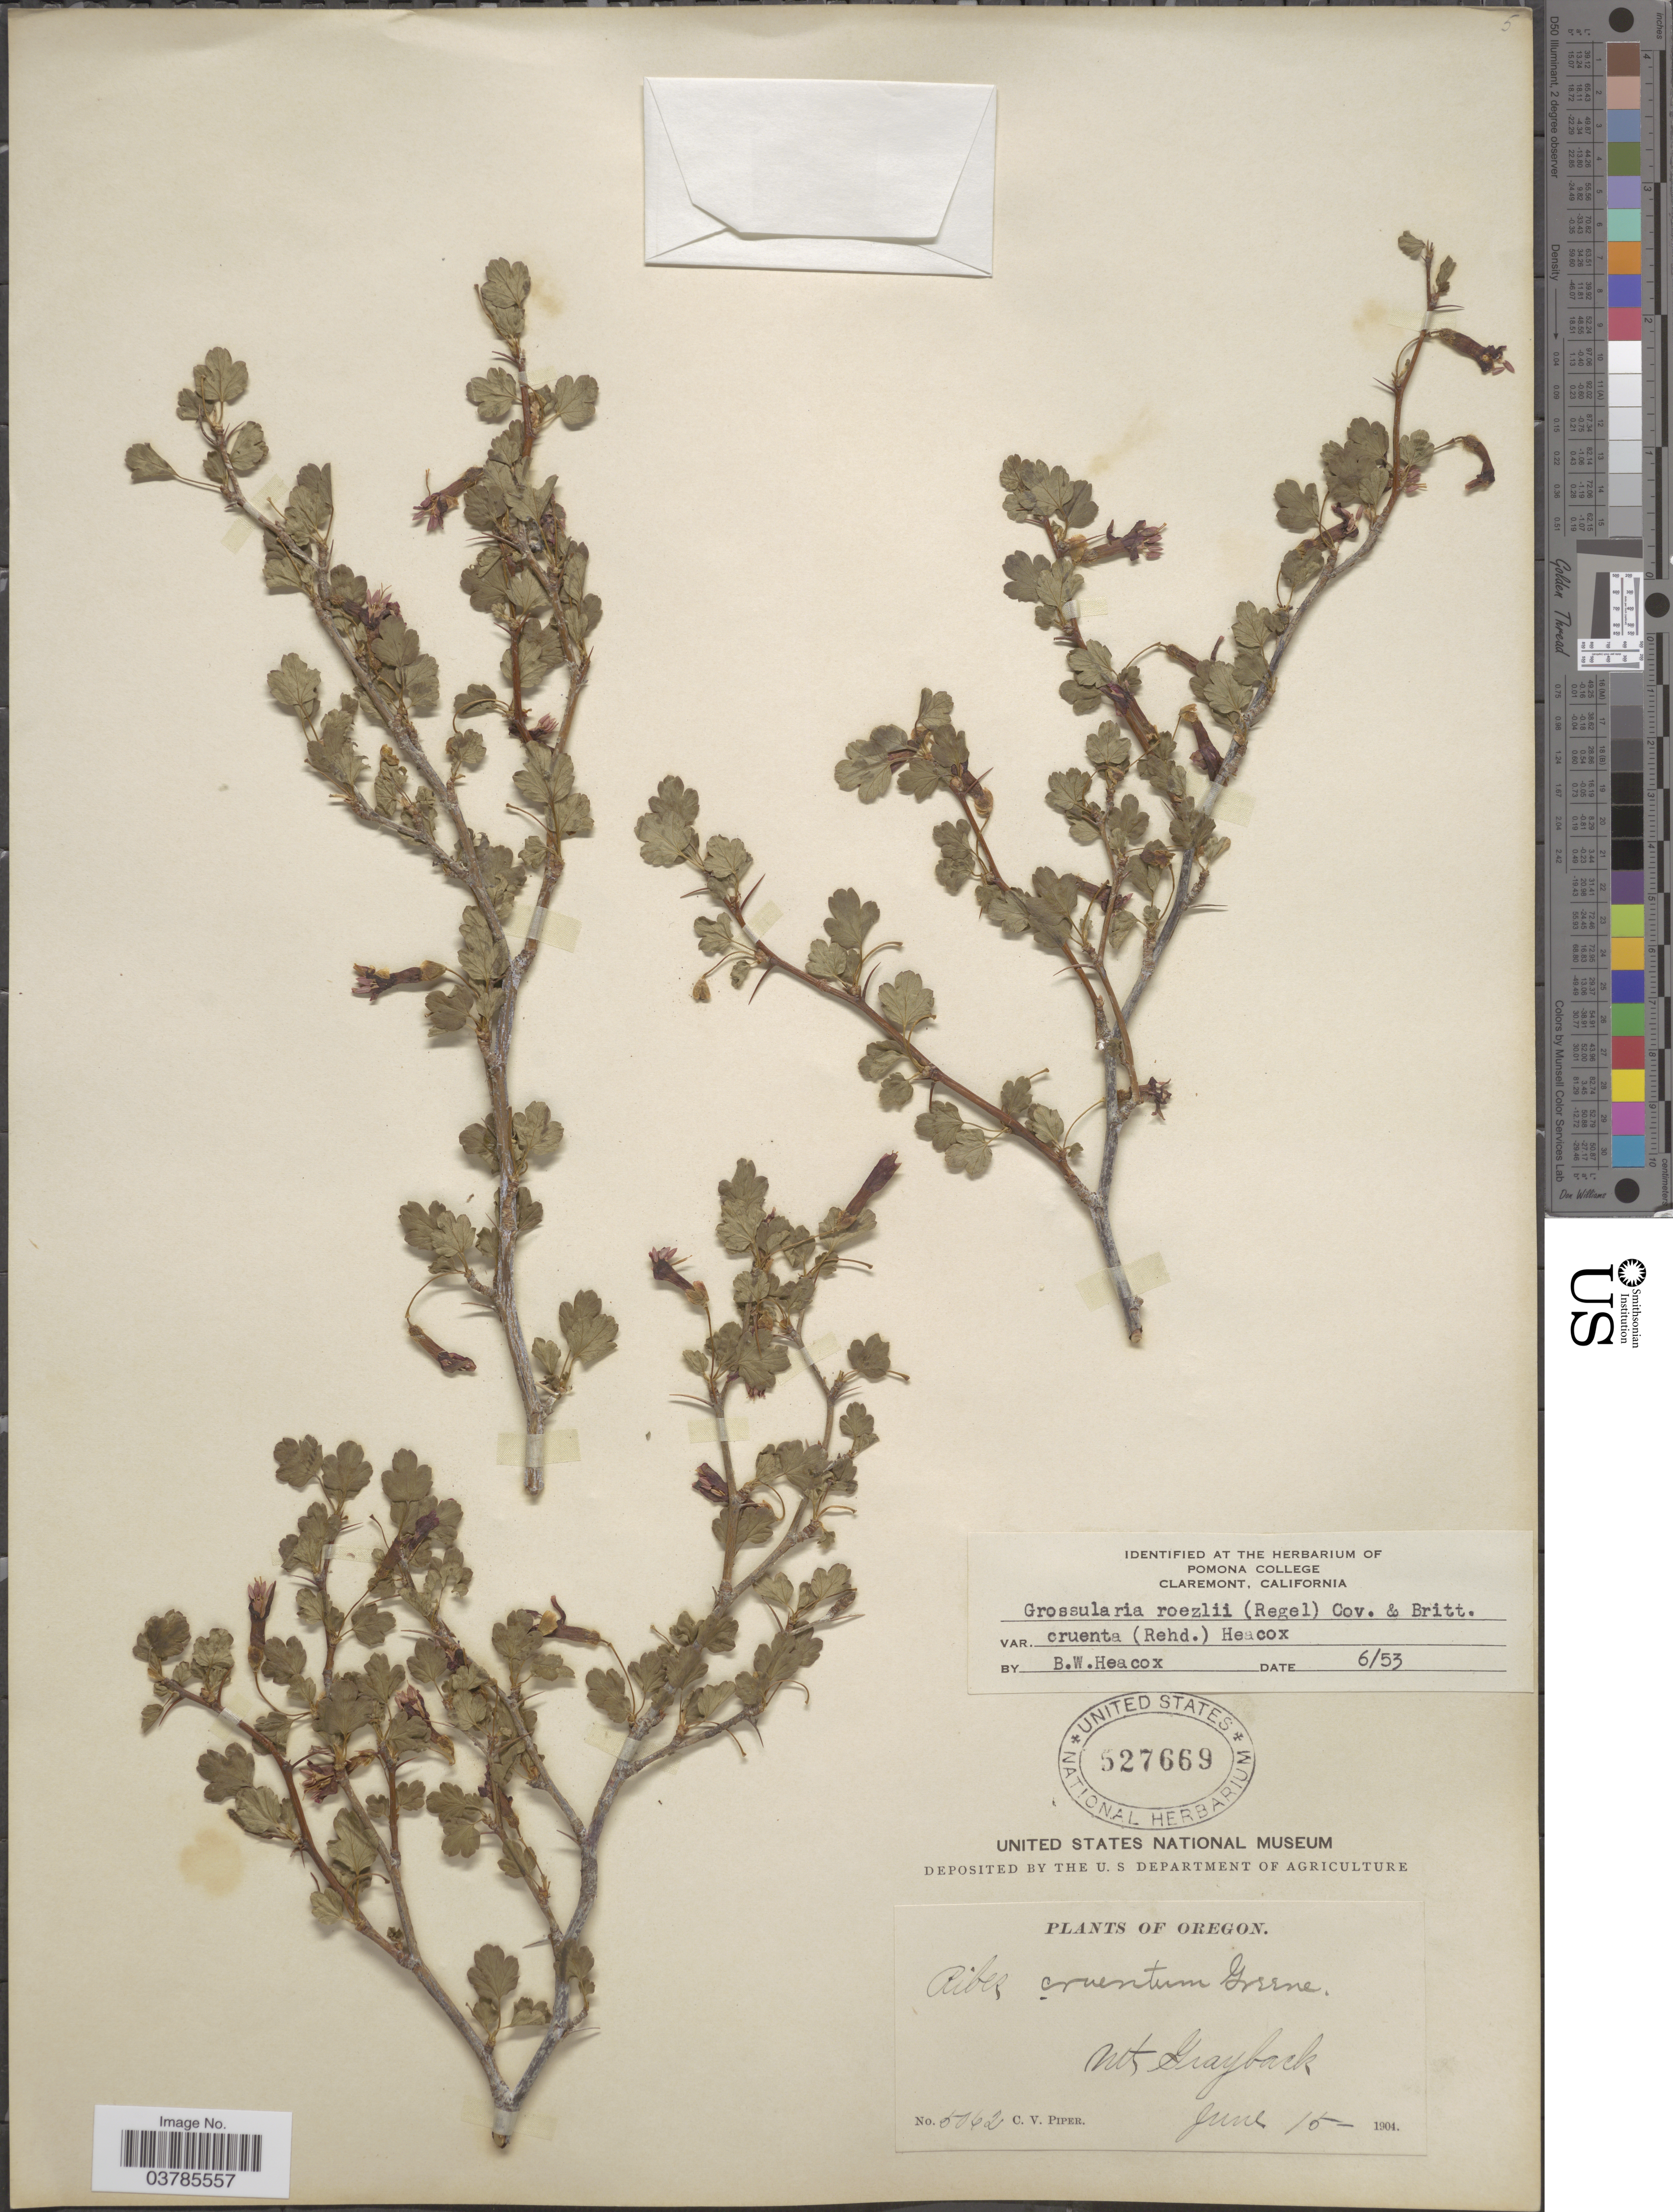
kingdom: Plantae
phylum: Tracheophyta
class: Magnoliopsida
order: Saxifragales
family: Grossulariaceae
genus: Ribes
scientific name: Ribes roezlii var. cruentum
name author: (Greene) Rehder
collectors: C. V. Piper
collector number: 5062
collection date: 1904-06-15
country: United States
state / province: Oregon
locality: Mt Grayback.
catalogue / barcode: US 527669